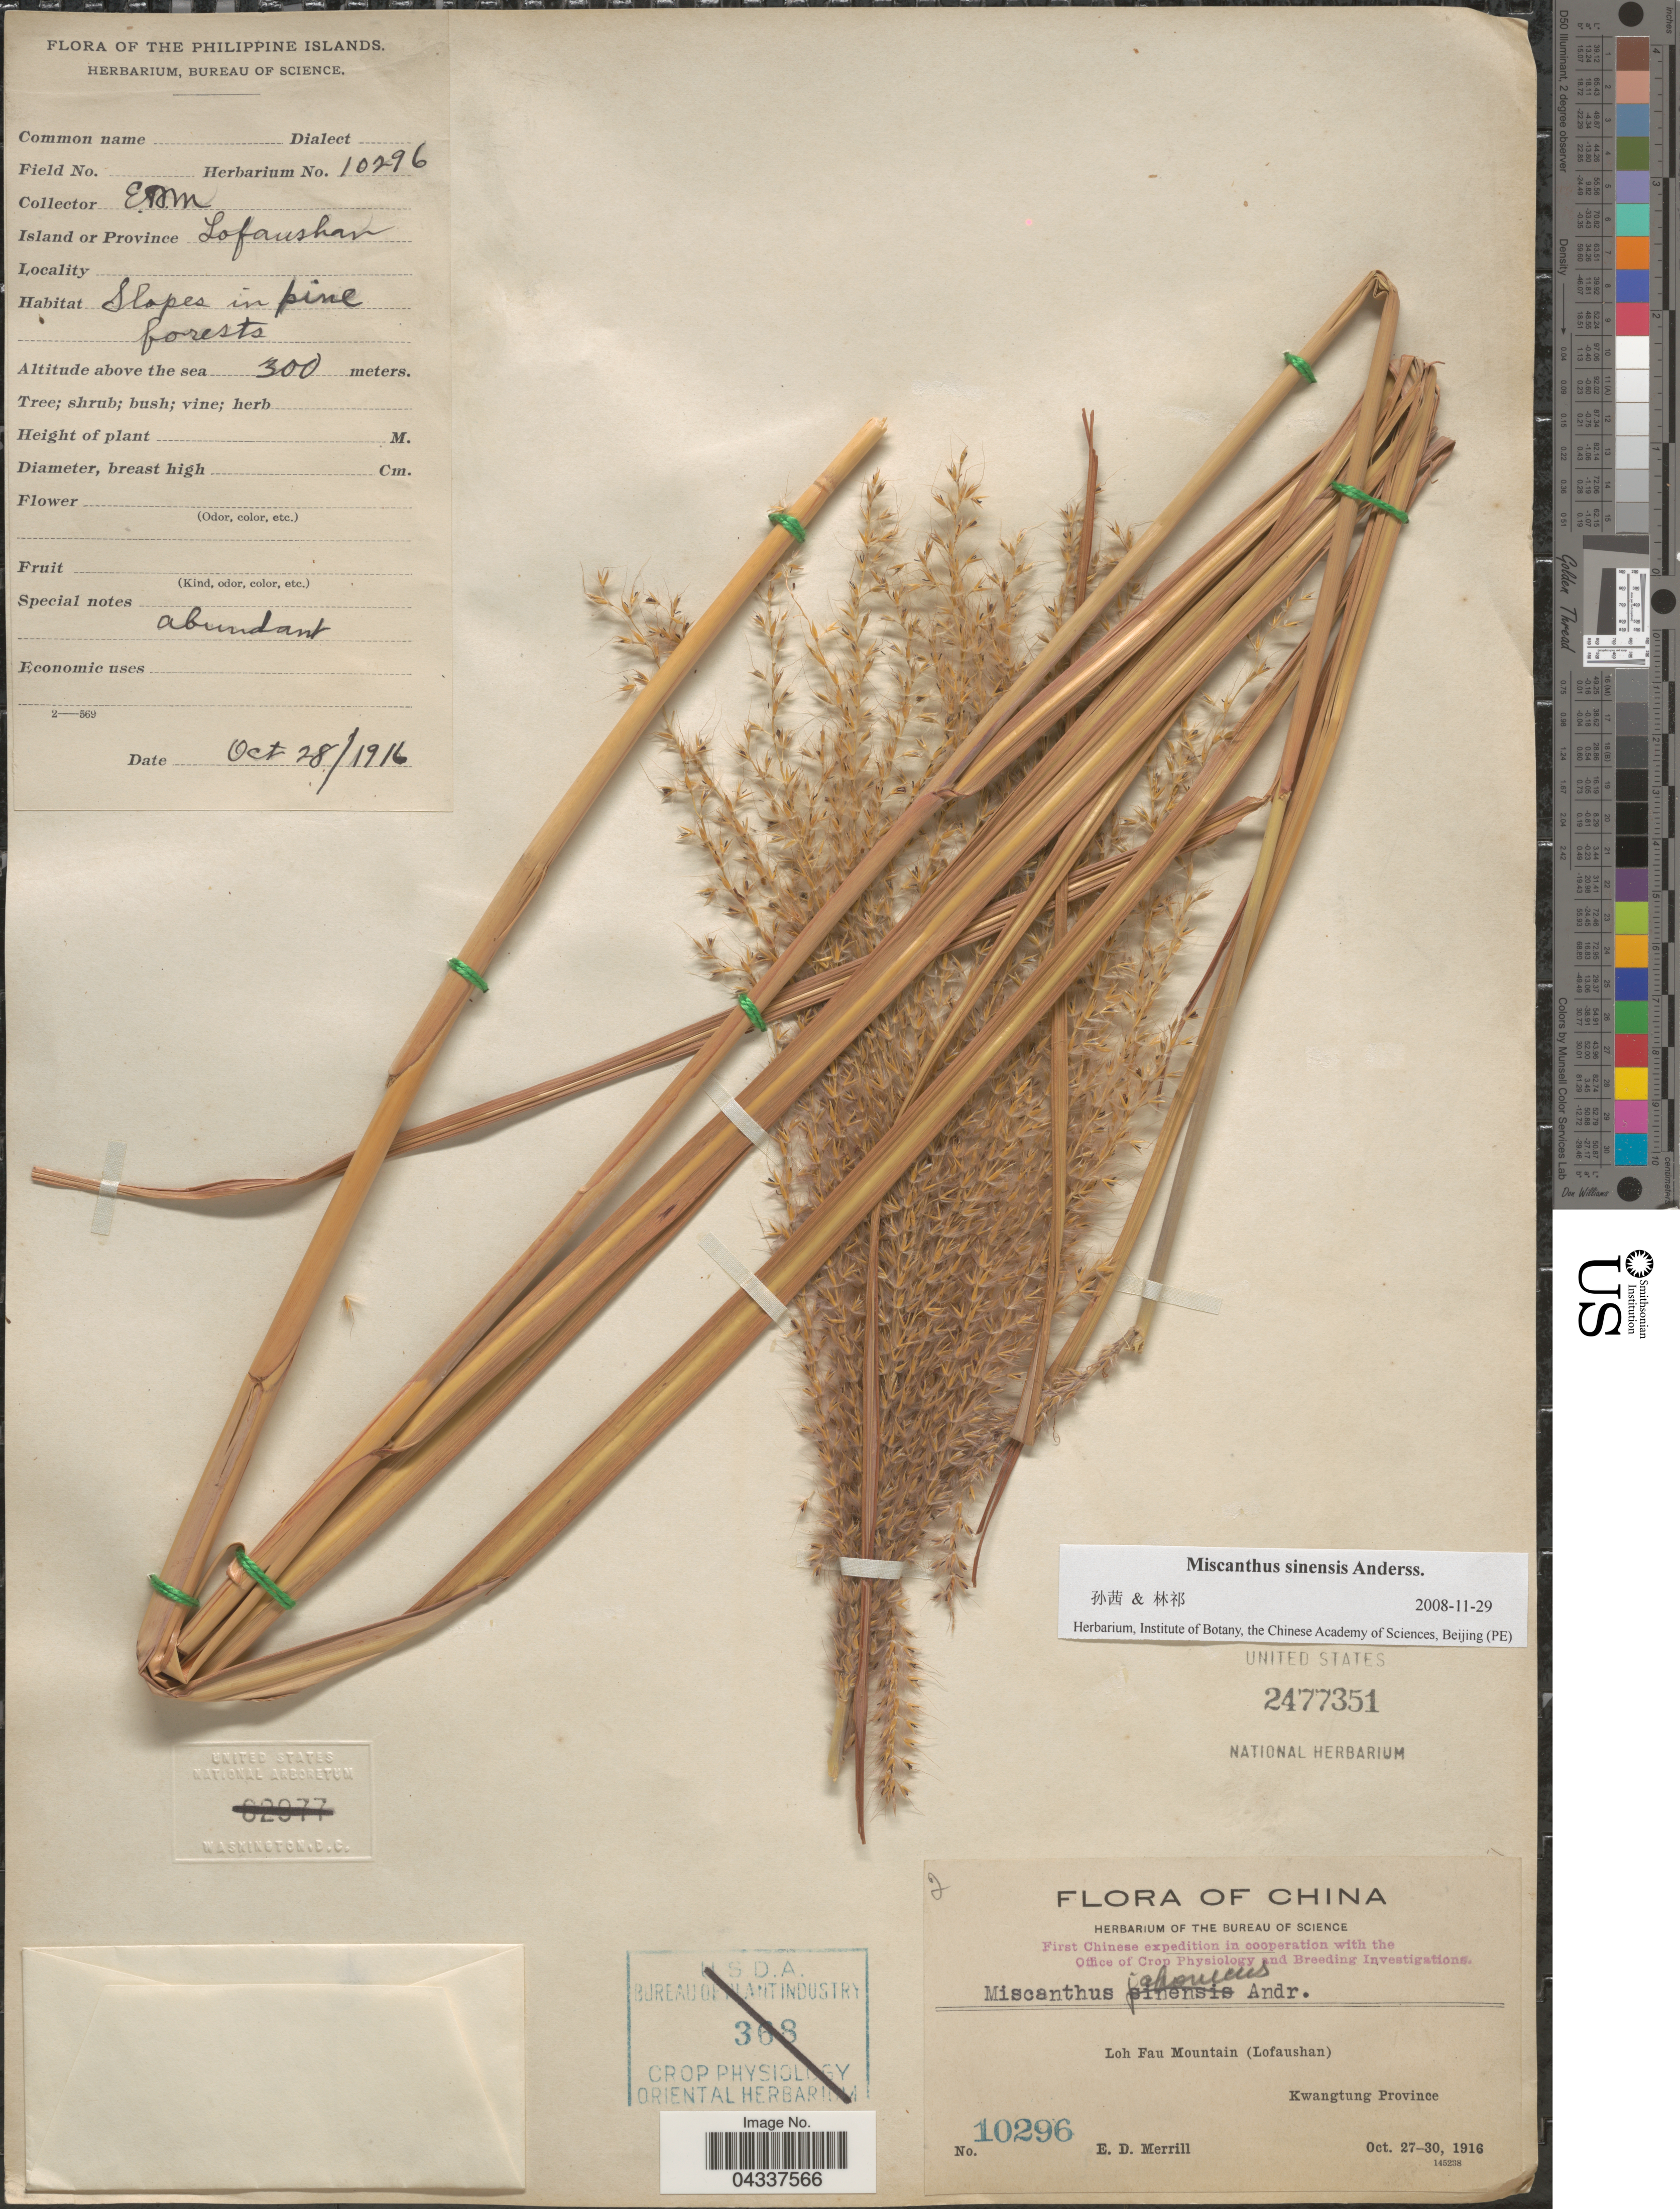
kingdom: Plantae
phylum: Tracheophyta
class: Liliopsida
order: Poales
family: Poaceae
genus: Miscanthus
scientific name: Miscanthus sinensis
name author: Andersson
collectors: E. D. Merrill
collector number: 10296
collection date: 1916-10-28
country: China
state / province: Guangdong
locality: Loh Fau Mountain (Lofaushan). Kwangtung Province. The Philippine Islands. Slopes in pine forests. Island or Province Lofaushan.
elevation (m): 300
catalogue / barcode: US 2477351